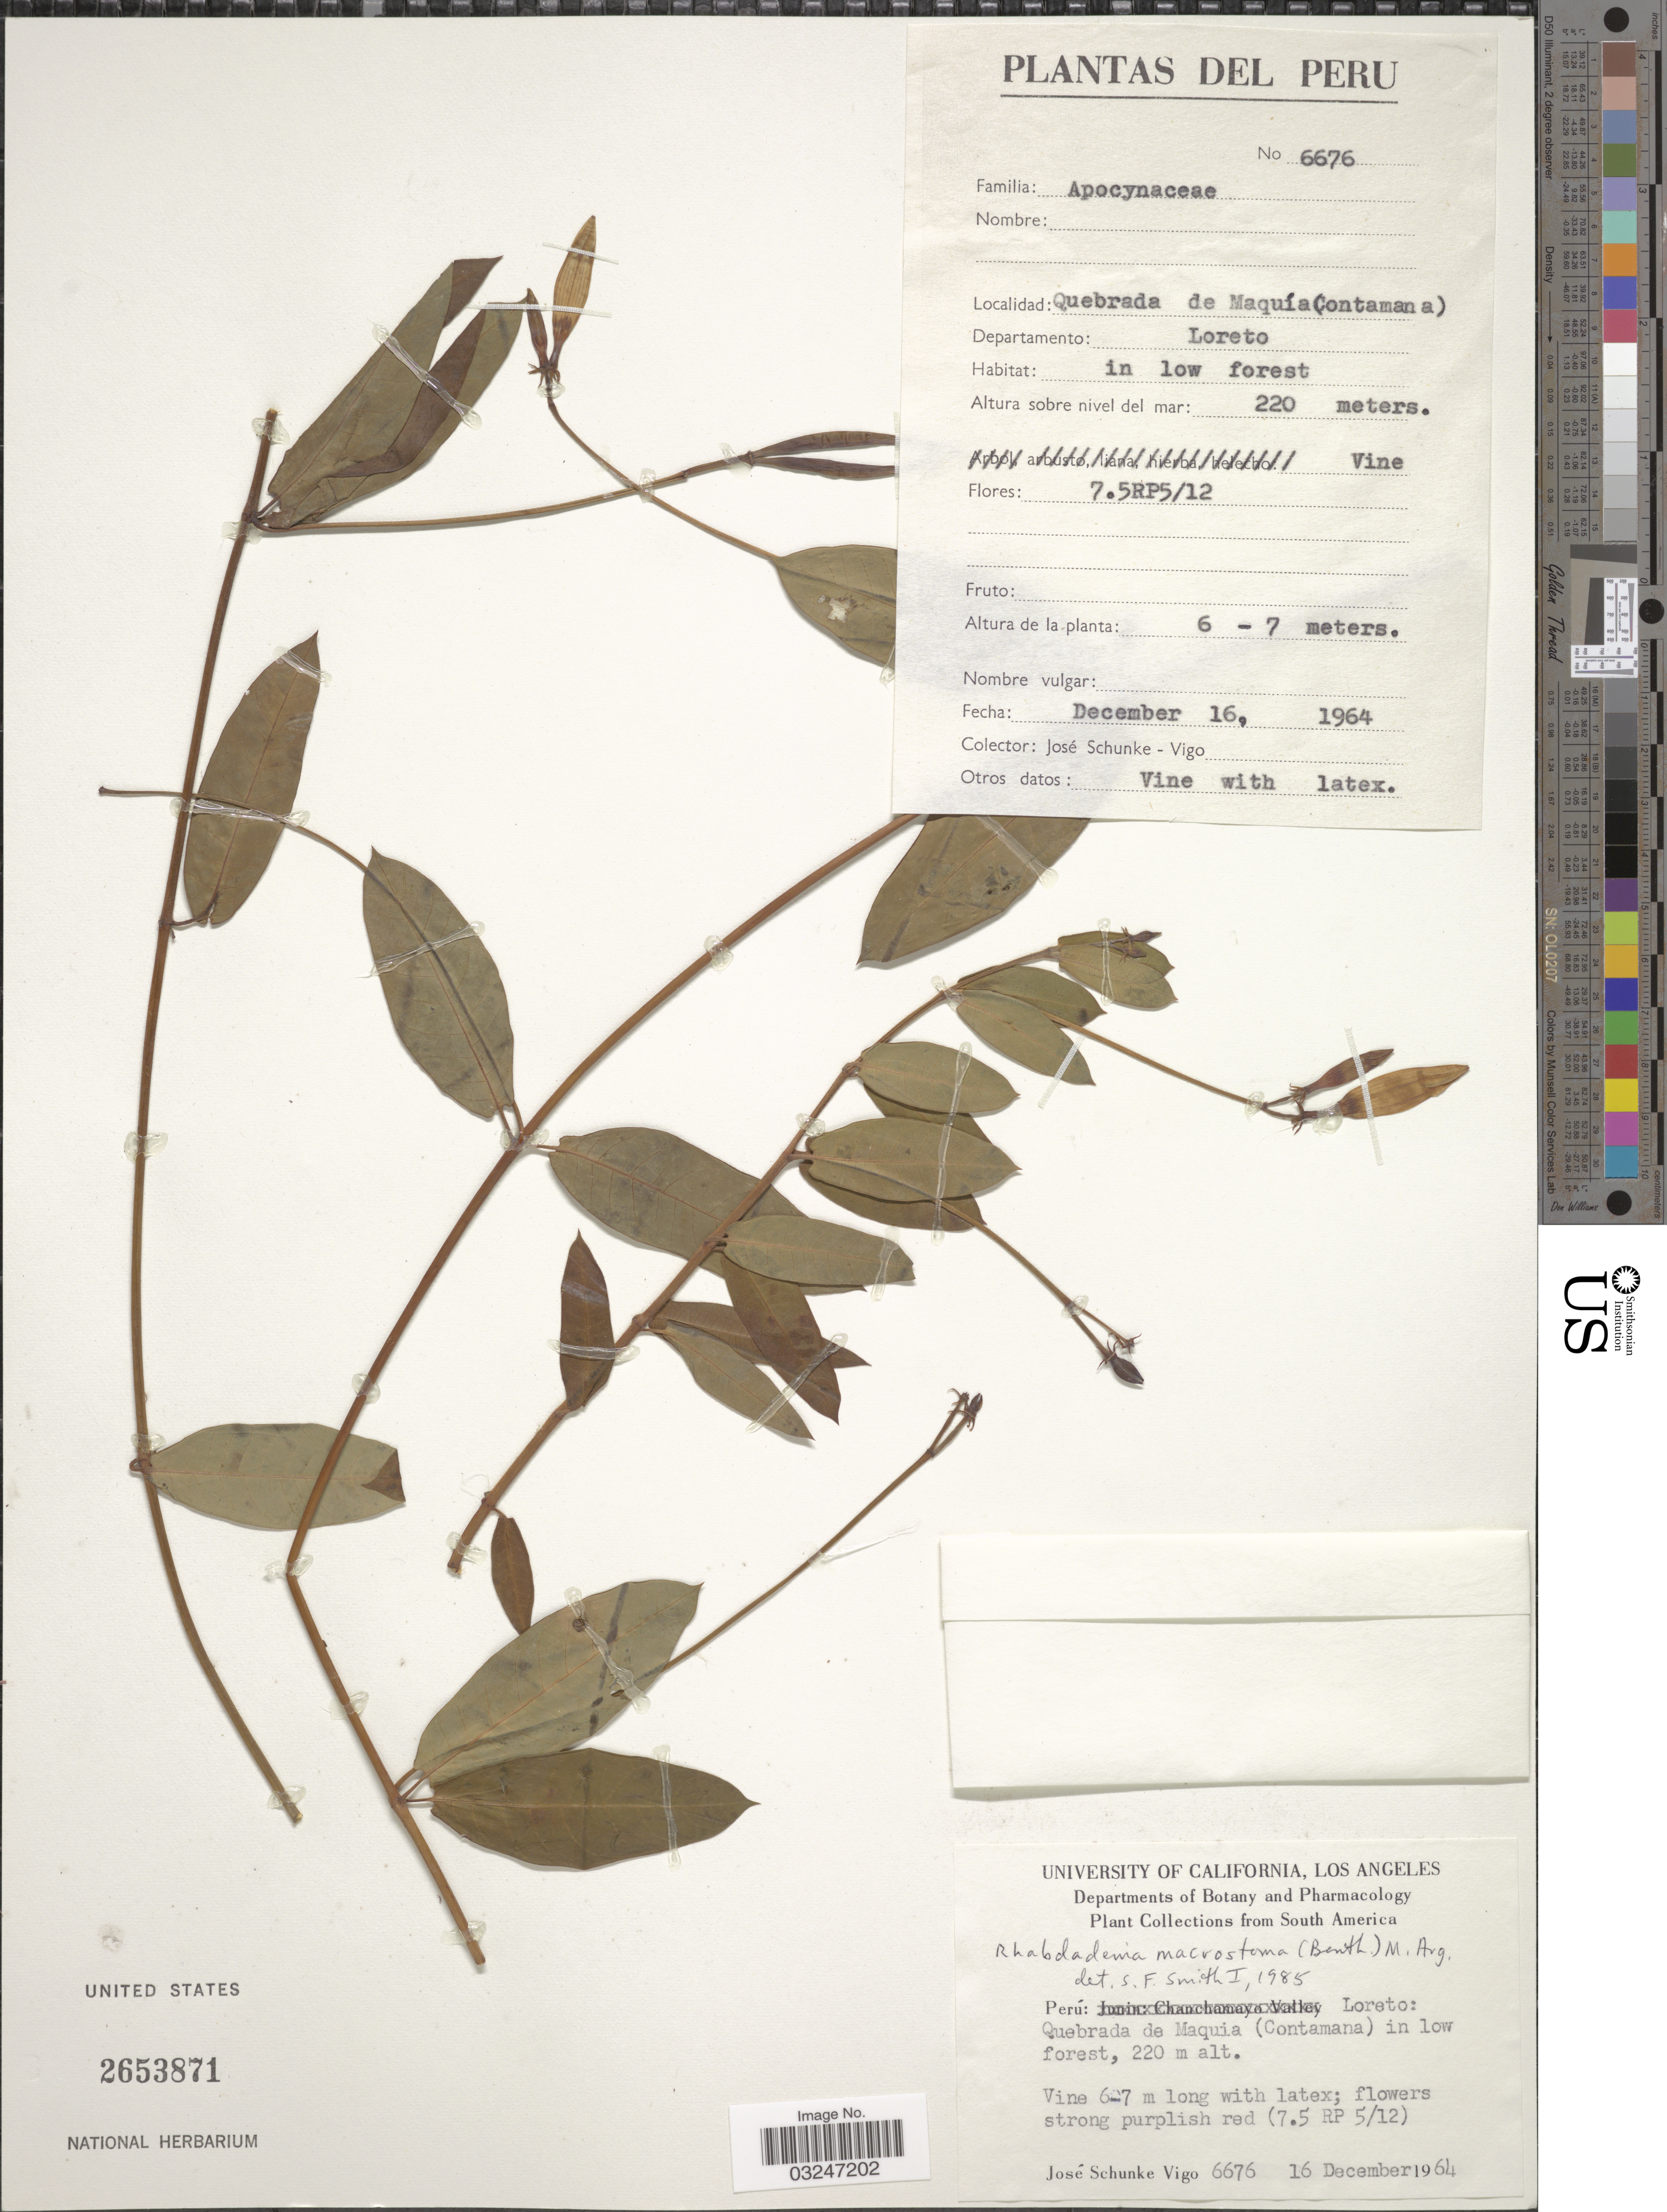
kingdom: Plantae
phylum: Tracheophyta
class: Magnoliopsida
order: Gentianales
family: Apocynaceae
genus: Rhabdadenia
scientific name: Rhabdadenia macrostoma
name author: (Benth.) Müll. Arg.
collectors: J. Schunke Vigo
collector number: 6676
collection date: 1964-12-16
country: Peru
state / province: Loreto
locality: Quebrada de Maquia (Contamana) in low forest. Departamento: Loreto.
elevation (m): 220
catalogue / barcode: US 2653871